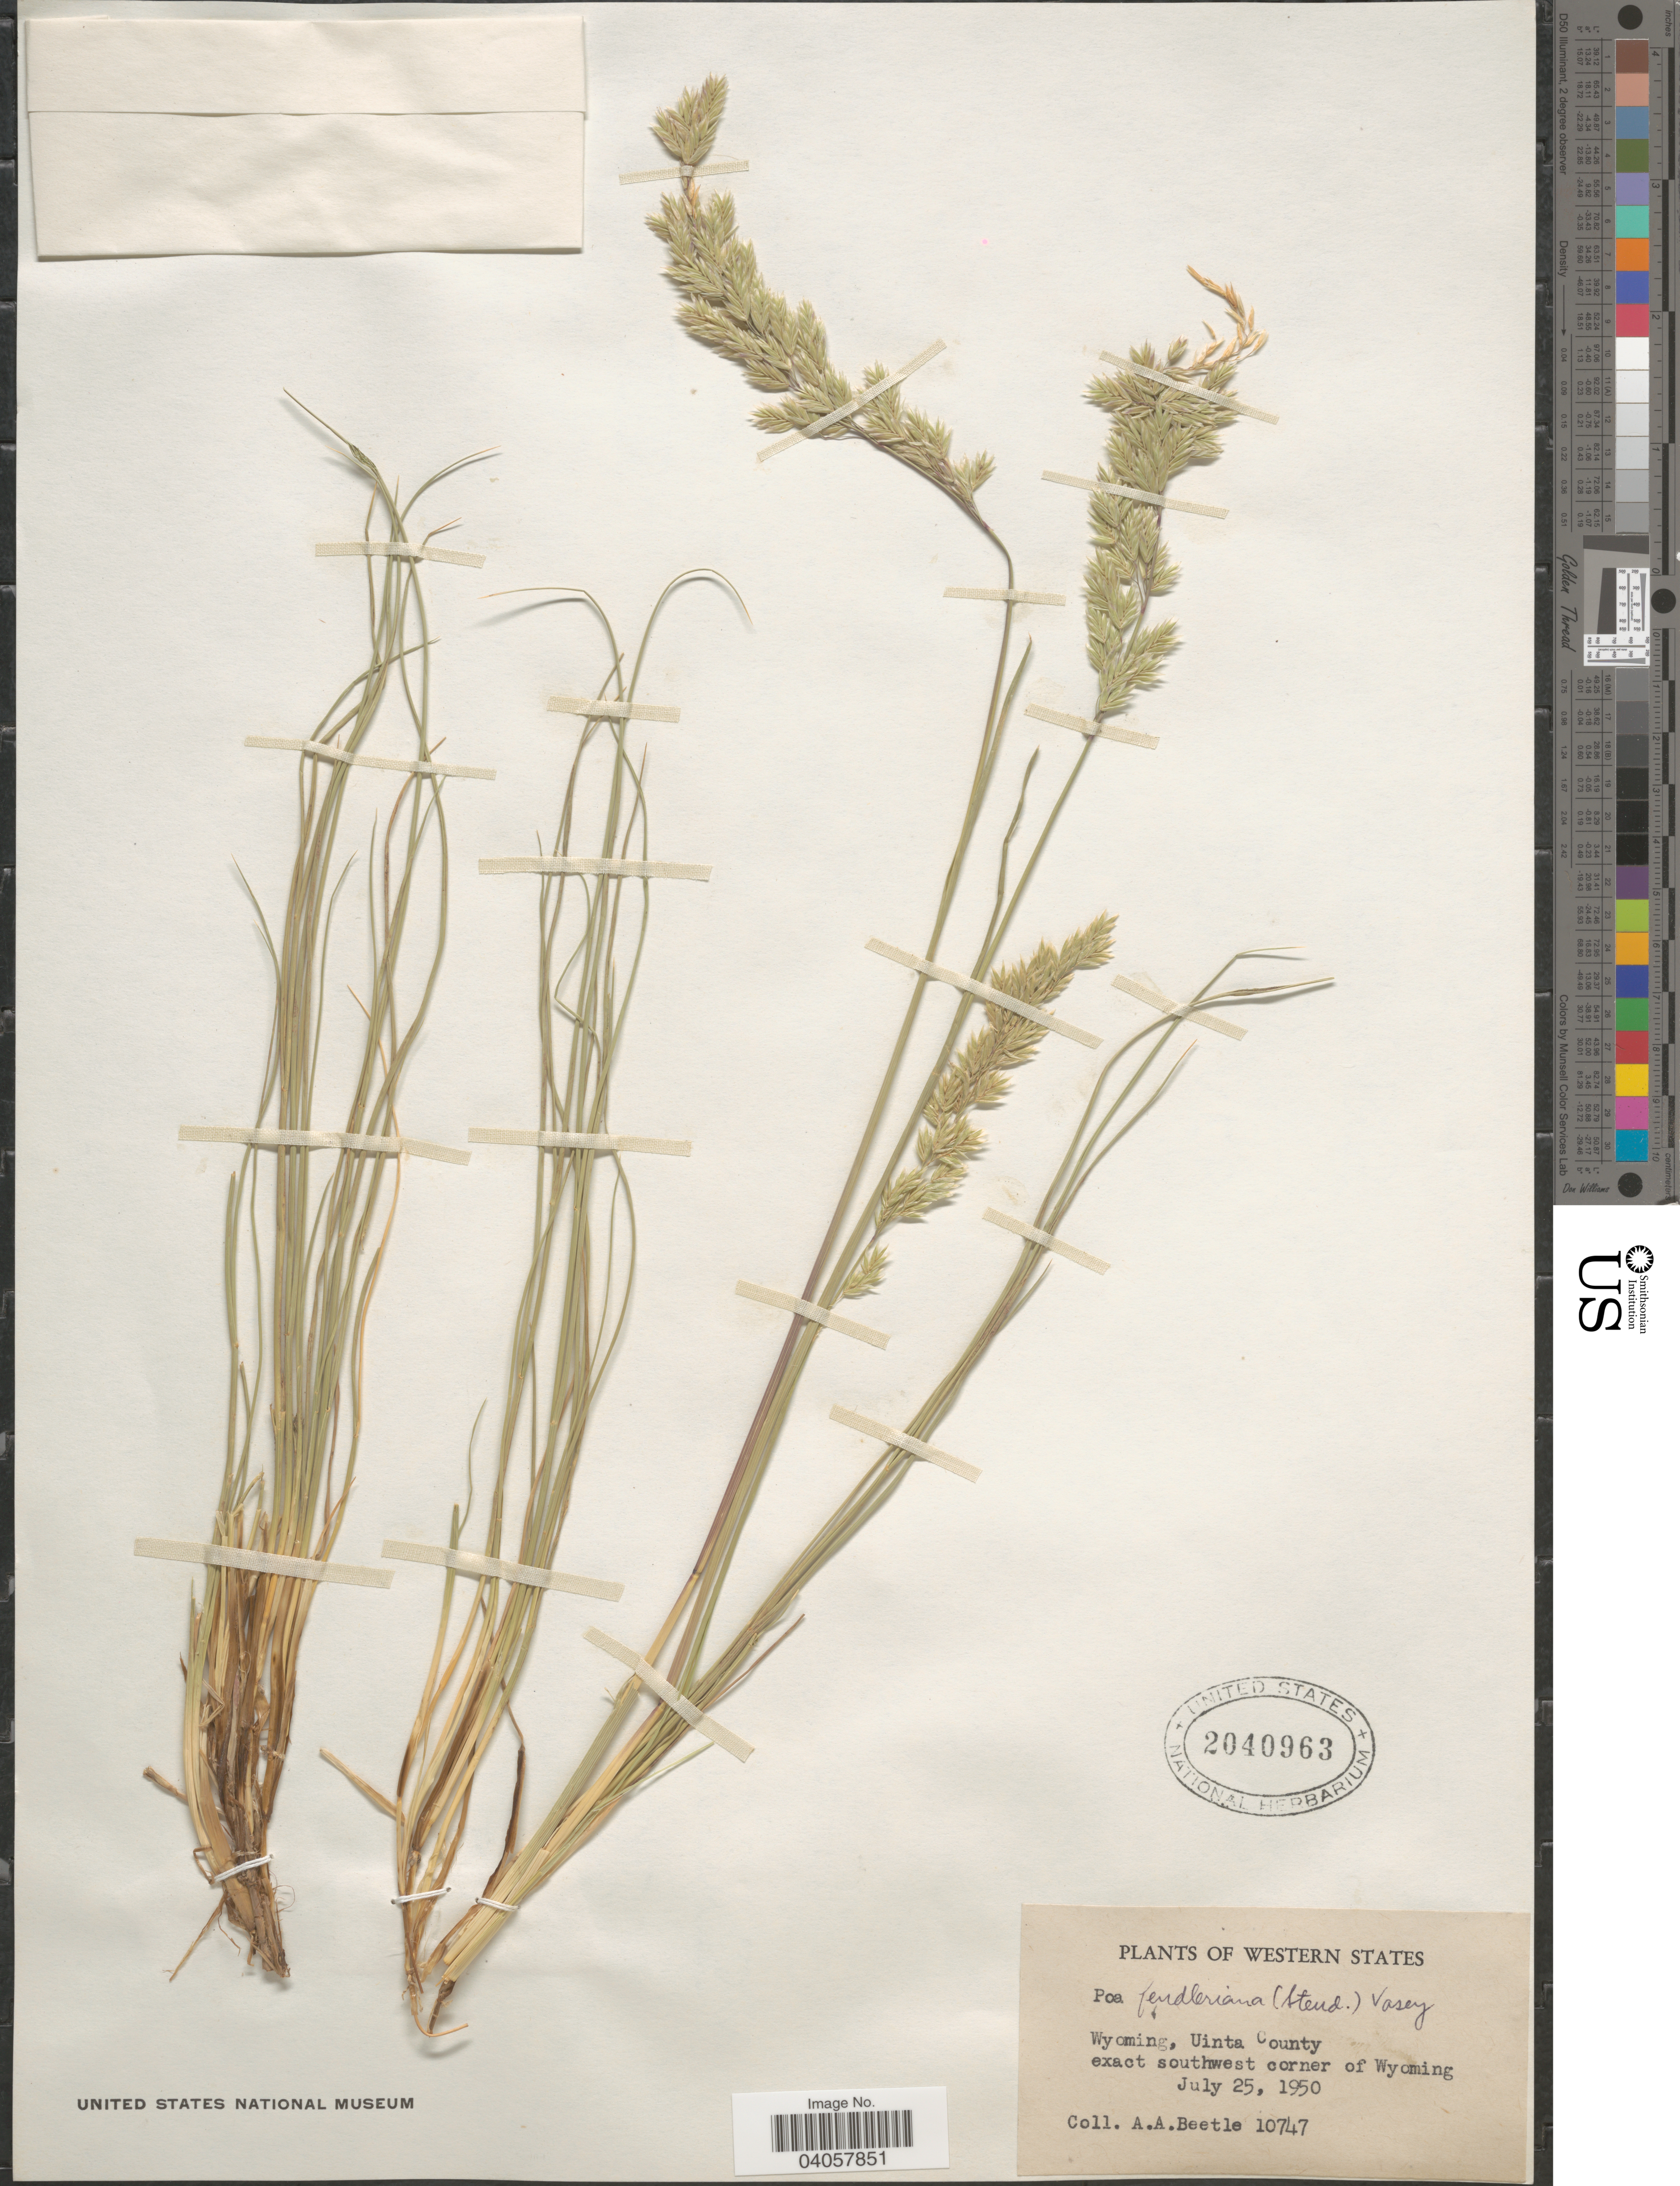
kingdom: Plantae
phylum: Tracheophyta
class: Liliopsida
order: Poales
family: Poaceae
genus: Poa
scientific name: Poa fendleriana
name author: (Steud.) Vasey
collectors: A. A. Beetle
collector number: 10747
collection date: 1950-07-25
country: United States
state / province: Wyoming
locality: Western States. Uinta County exact southwest corner of Wyoming.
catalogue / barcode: US 2040963